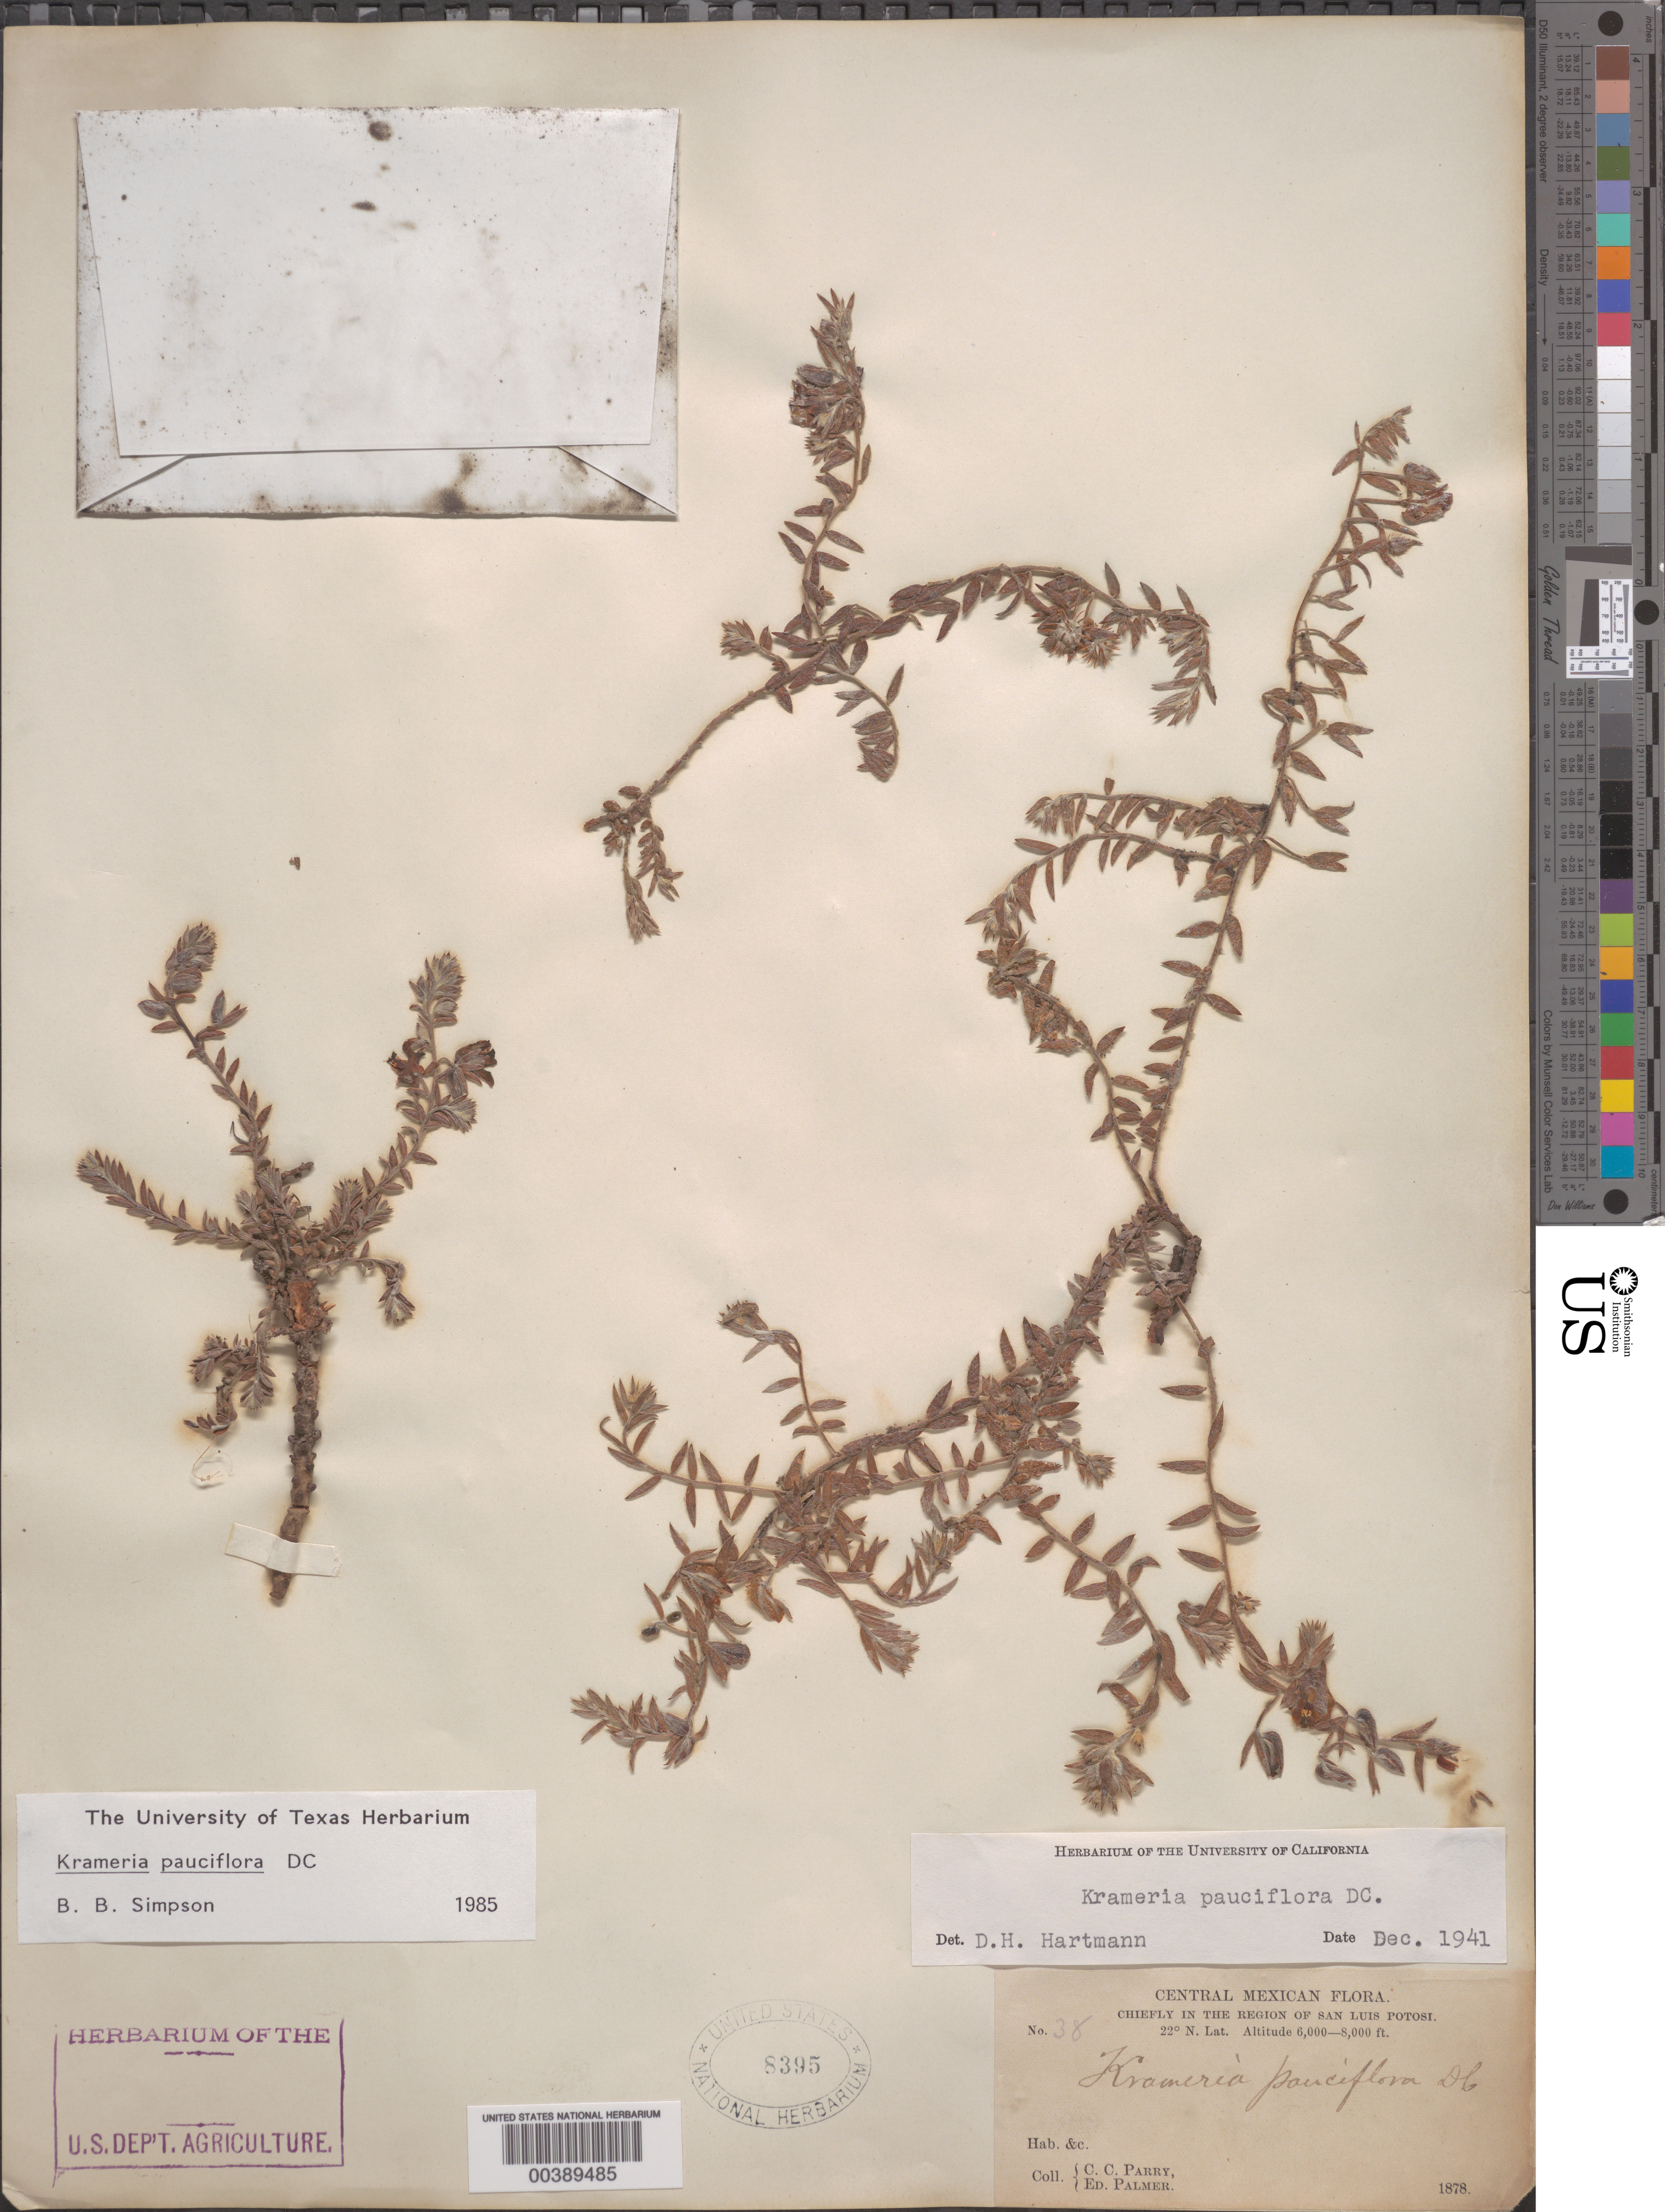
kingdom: Plantae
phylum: Tracheophyta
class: Magnoliopsida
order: Zygophyllales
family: Krameriaceae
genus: Krameria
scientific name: Krameria pauciflora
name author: DC.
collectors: C. C. Parry & E. Palmer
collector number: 38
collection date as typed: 1878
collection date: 1878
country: Mexico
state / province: San Luis Potosí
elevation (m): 1829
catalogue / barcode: US 8395